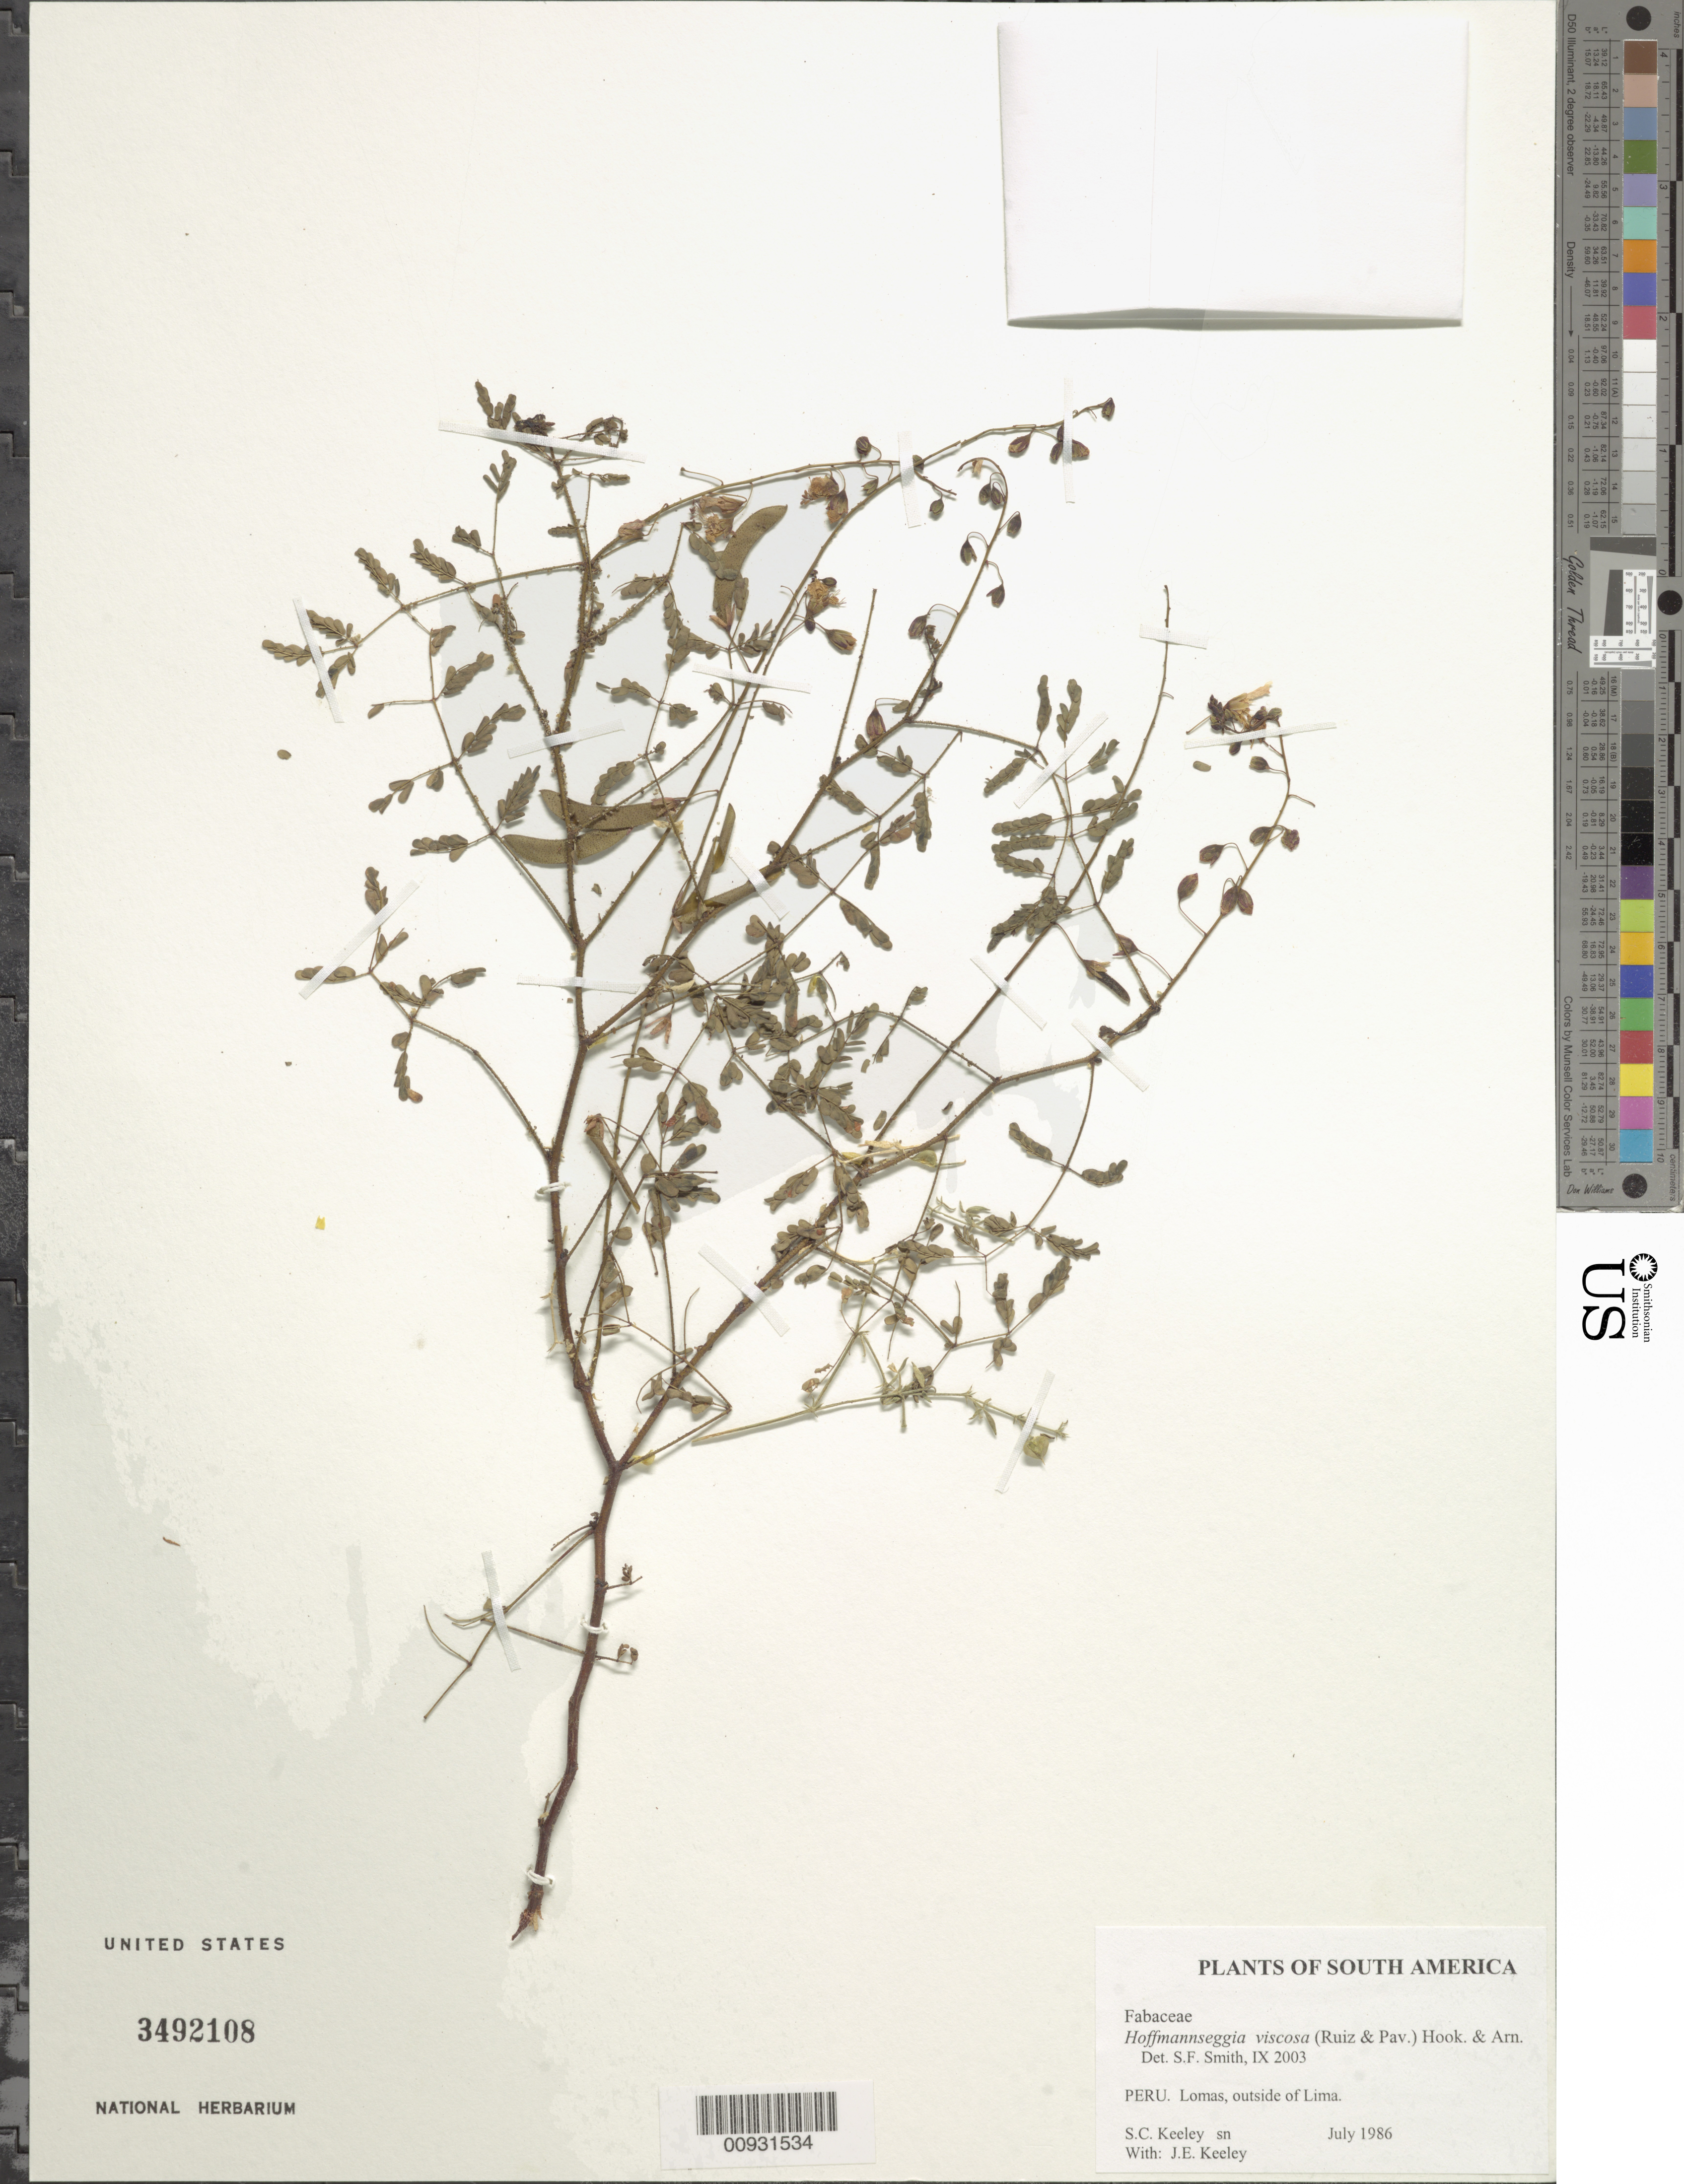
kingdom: Plantae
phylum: Tracheophyta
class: Magnoliopsida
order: Fabales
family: Fabaceae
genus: Hoffmannseggia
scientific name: Hoffmannseggia viscosa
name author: Hook. & Arn.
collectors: S. C. Keeley & J. E. Keeley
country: Peru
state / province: Lima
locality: Lomas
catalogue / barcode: US 3492108